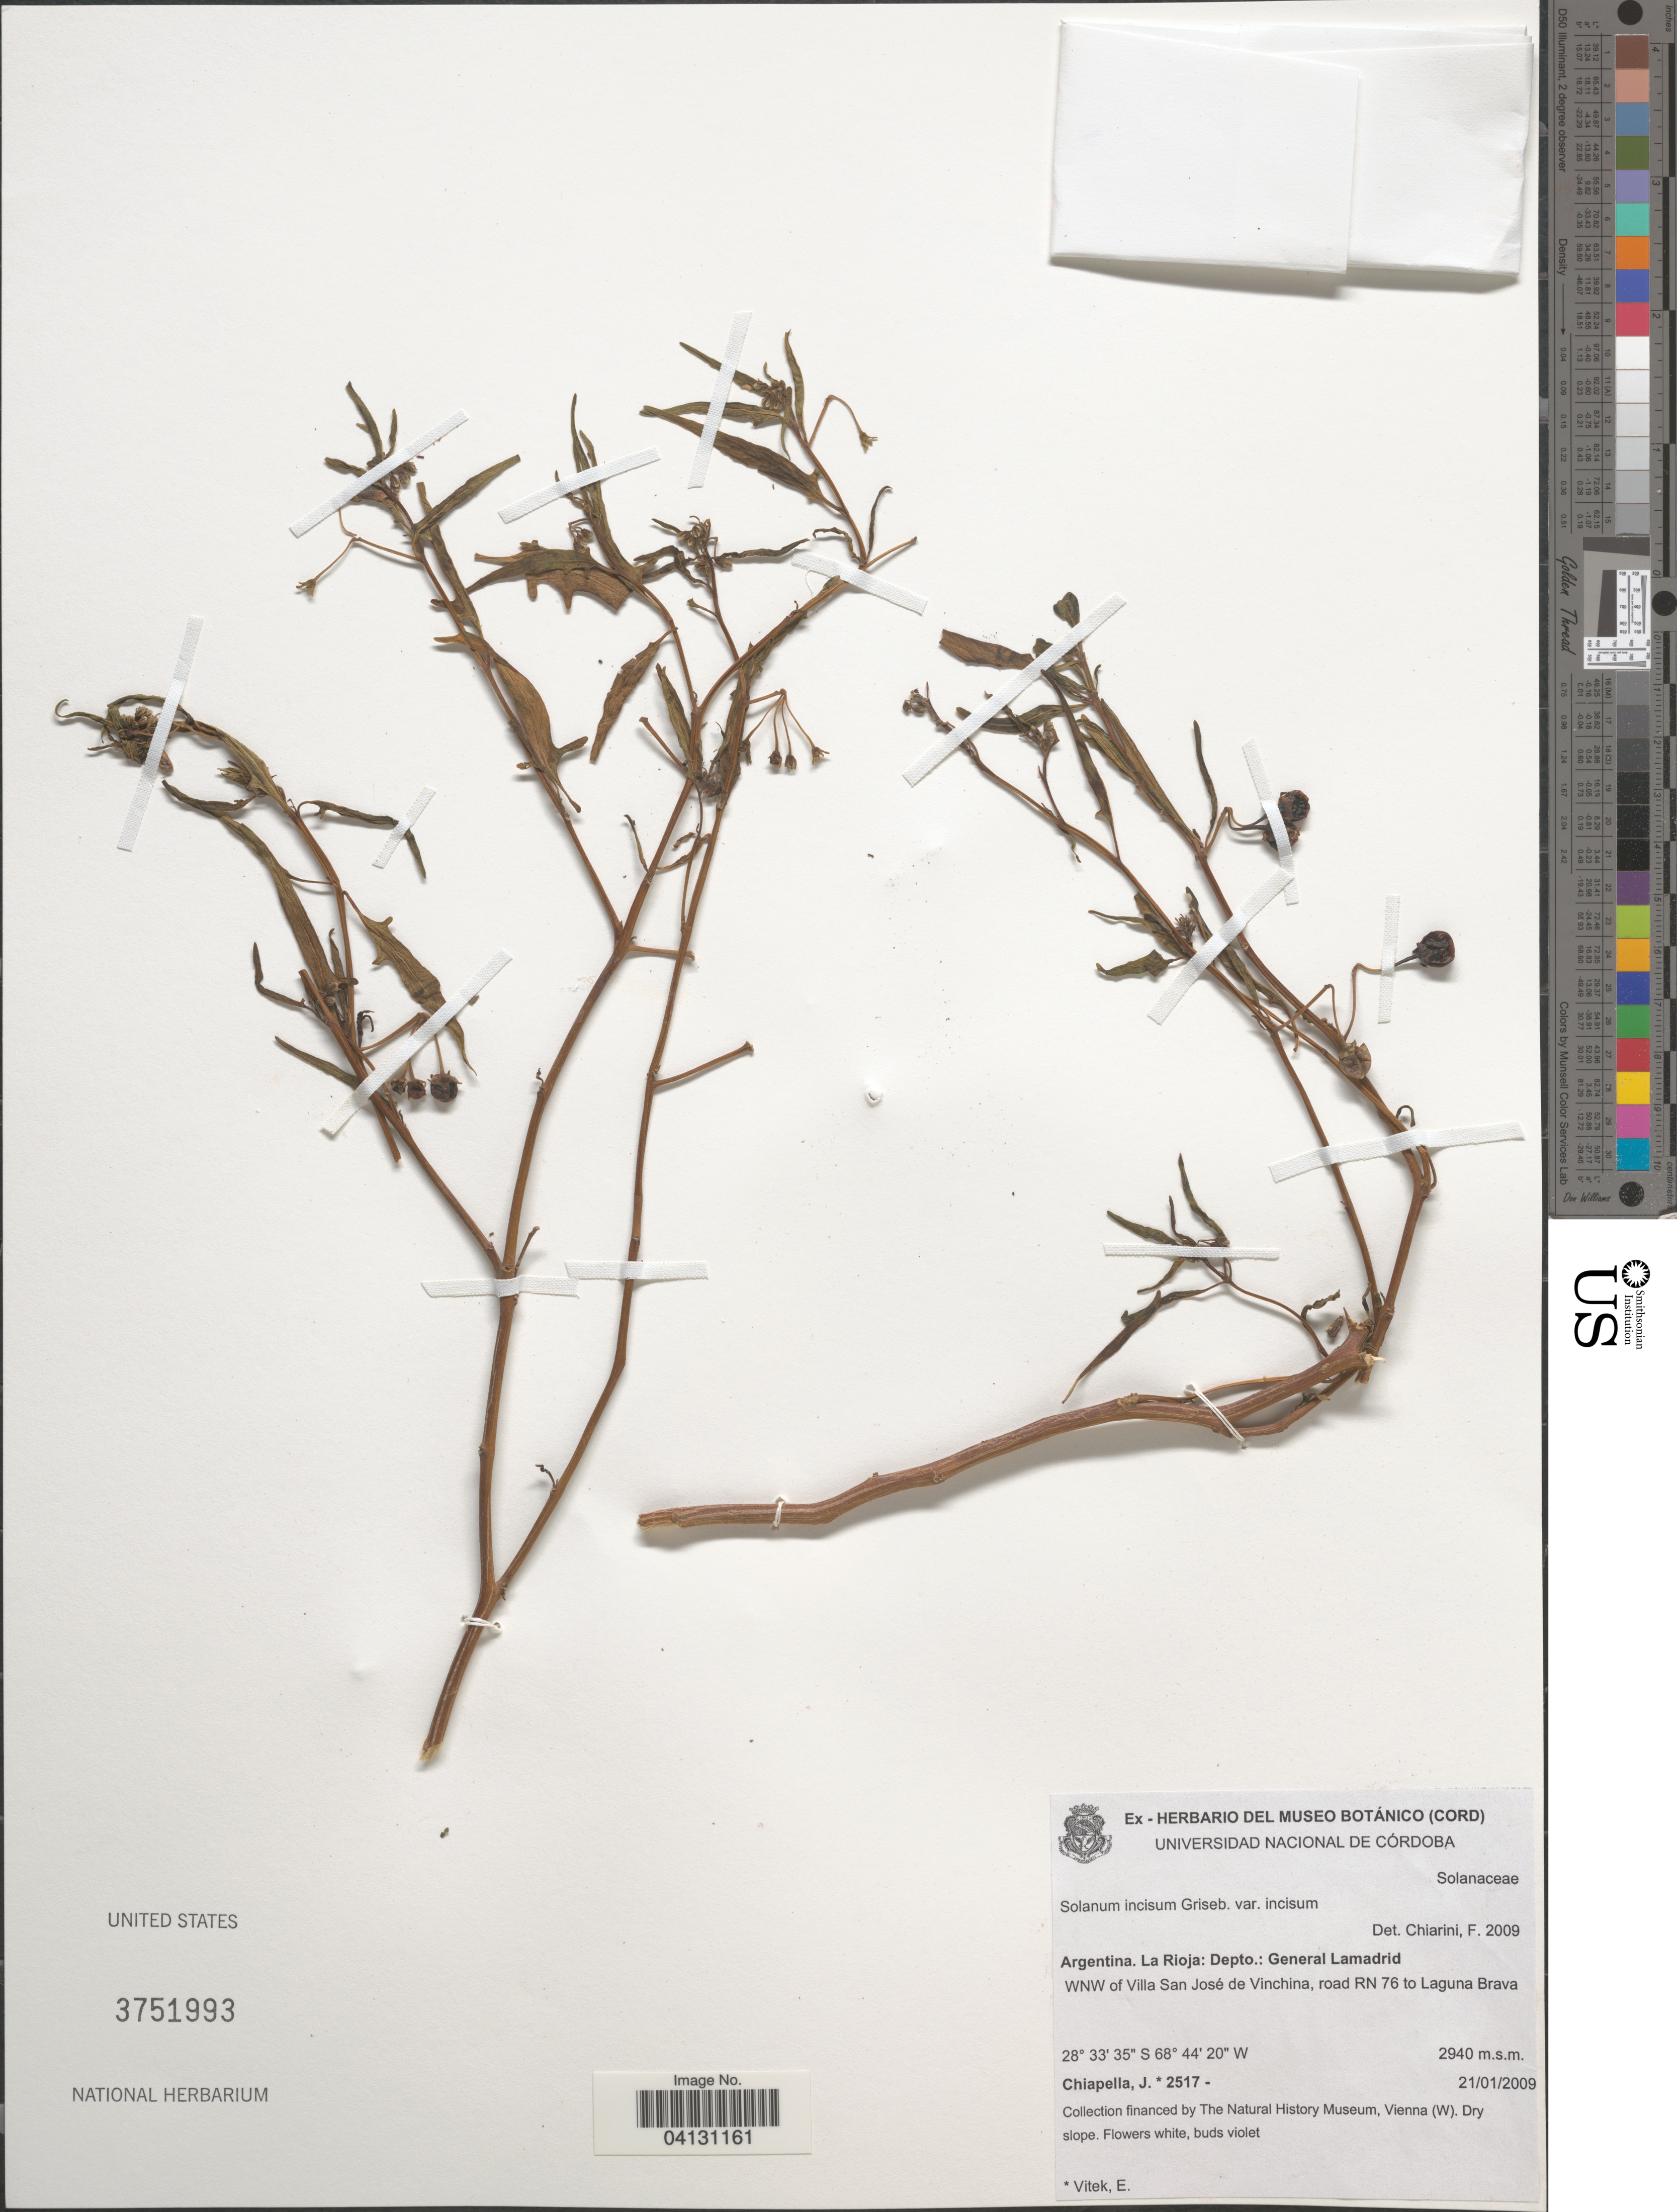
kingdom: Plantae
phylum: Tracheophyta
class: Magnoliopsida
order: Solanales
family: Solanaceae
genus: Solanum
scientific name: Solanum incisum var. incisum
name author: Griseb.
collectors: J. Chiapella & E. Vitek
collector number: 2517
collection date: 2009-01-21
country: Argentina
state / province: La Rioja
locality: Depto.: General Lamadrid. WNW of Villa San José de Vinchina, road RN 76 to Laguna Brava.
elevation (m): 2940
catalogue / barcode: US 3751993